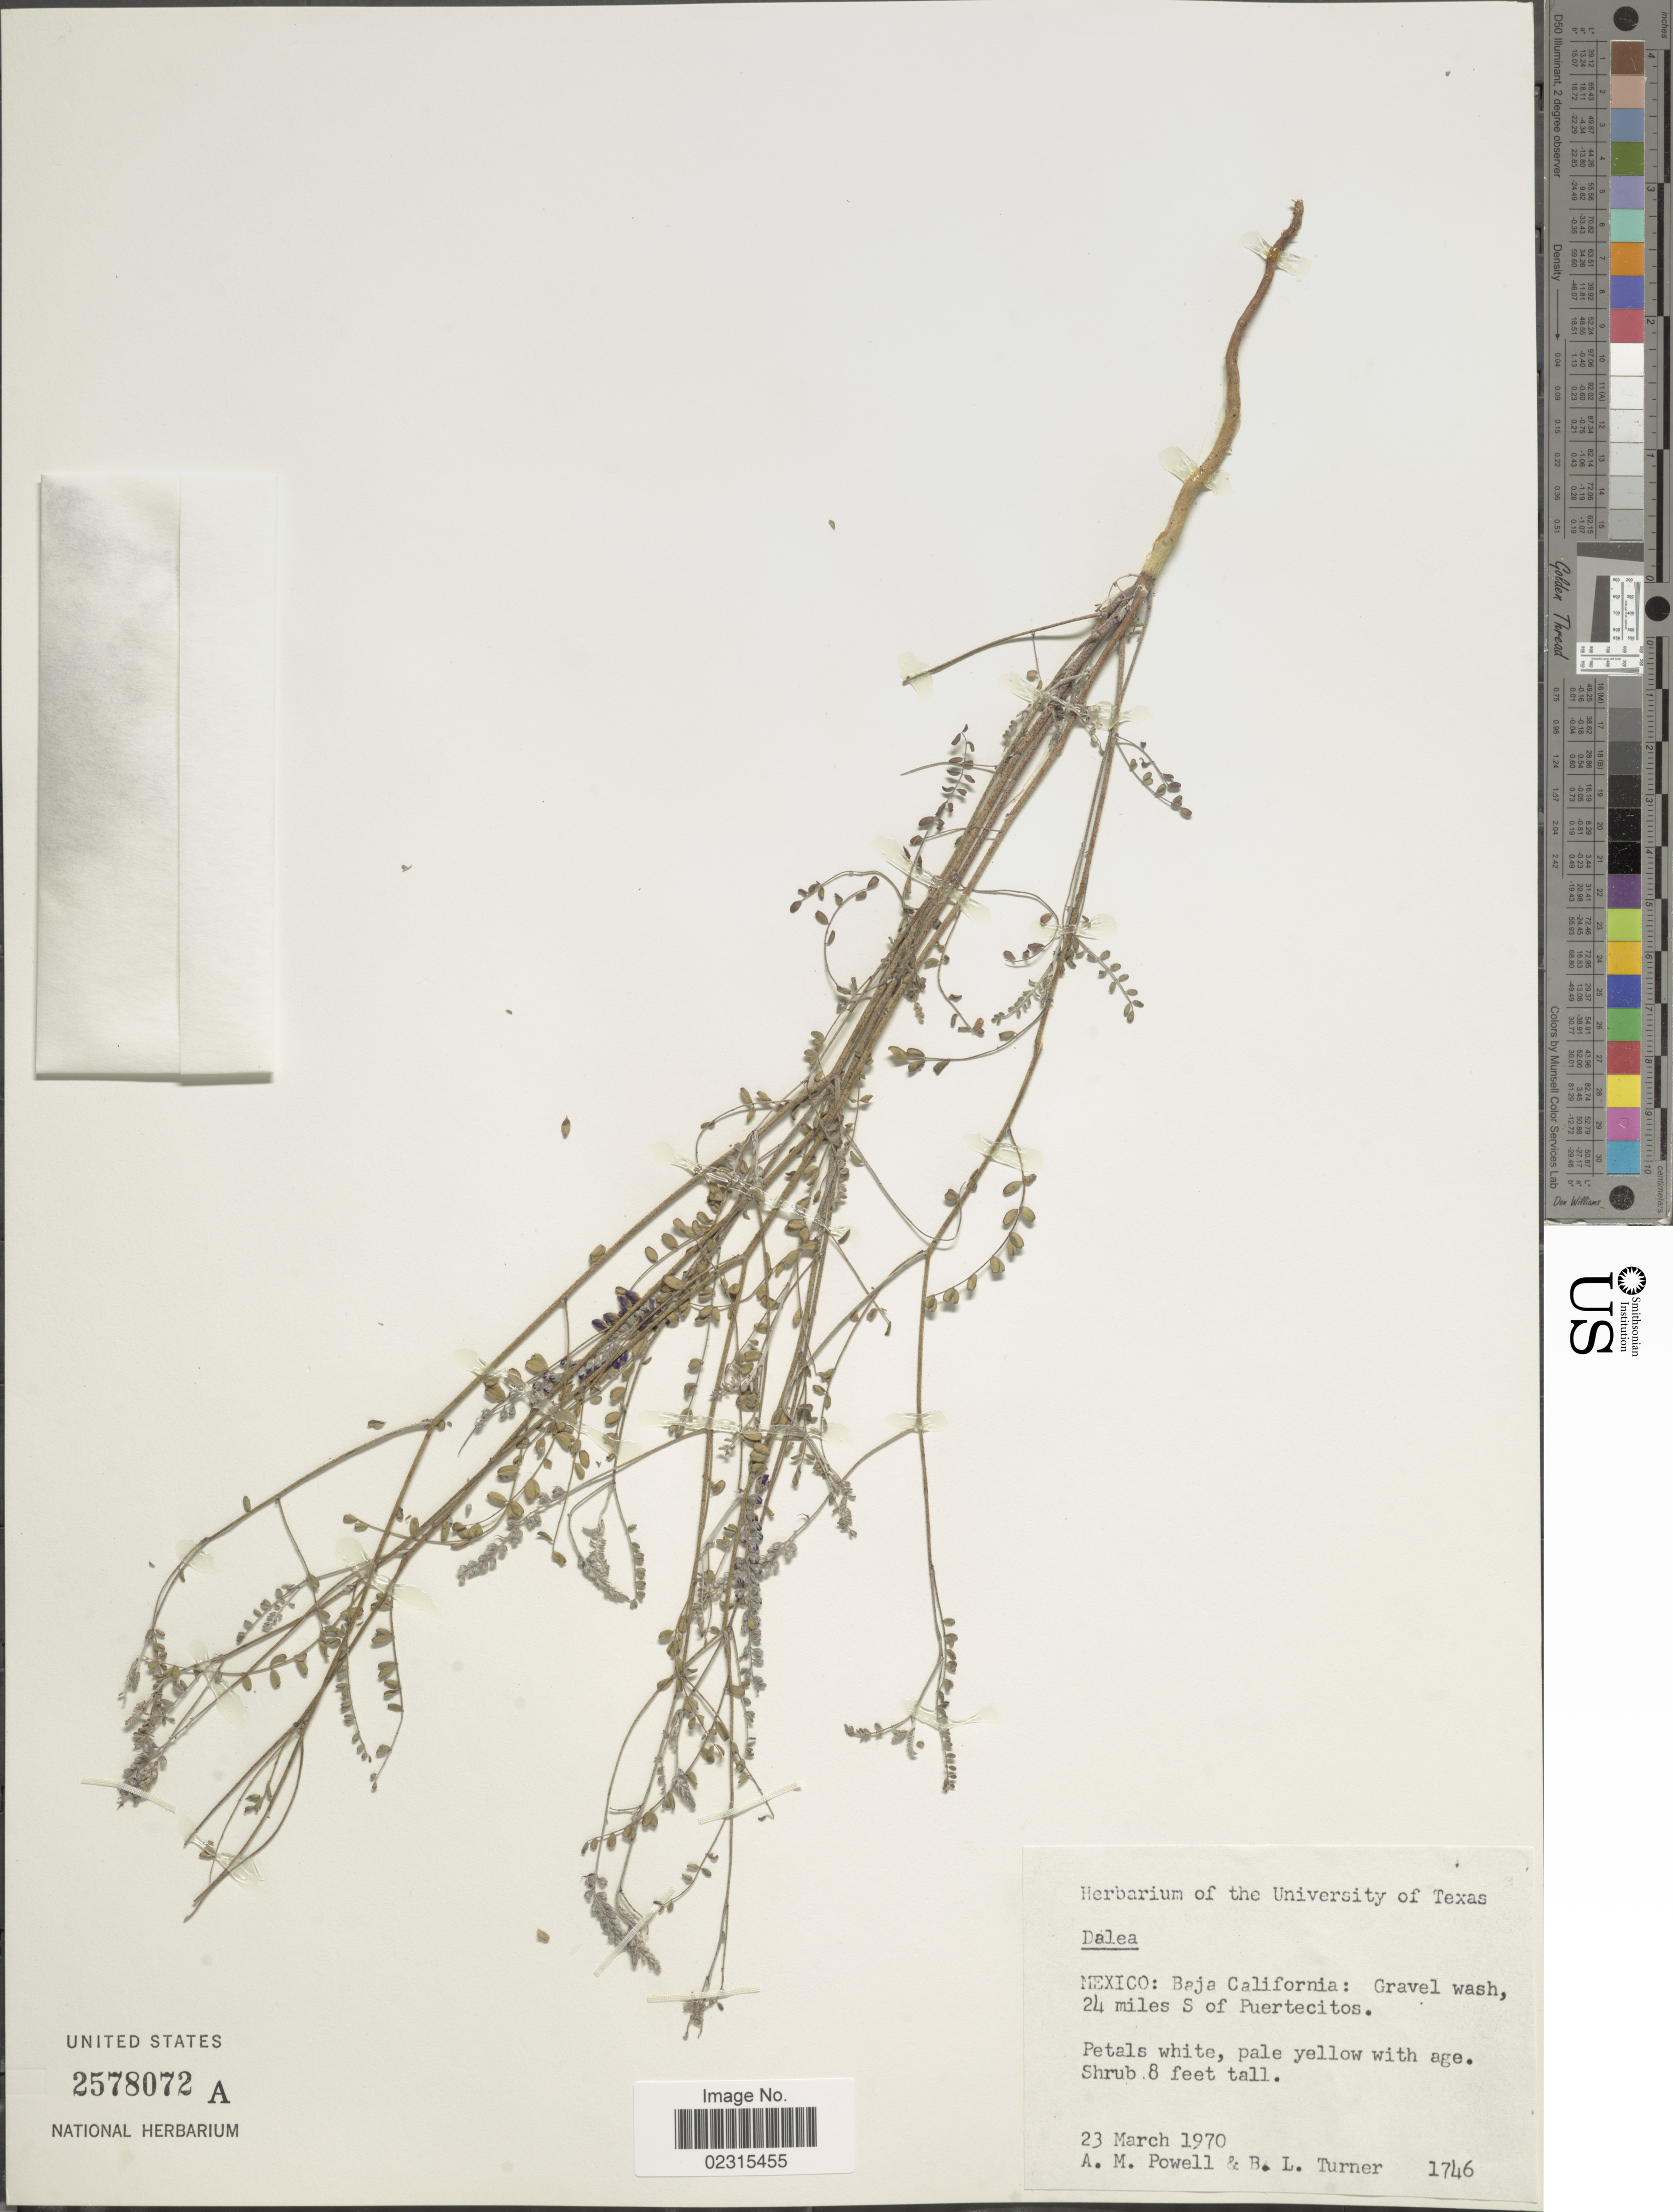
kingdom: Plantae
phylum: Tracheophyta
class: Magnoliopsida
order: Fabales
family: Fabaceae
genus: Marina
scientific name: Marina parryi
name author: (Torr. & A. Gray) Barneby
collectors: A. M. Powell & B. L. Turner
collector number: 1746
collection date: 1970-03-23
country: Mexico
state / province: Baja California Norte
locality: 24 miles S of Puertecitos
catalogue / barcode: US 2578072A